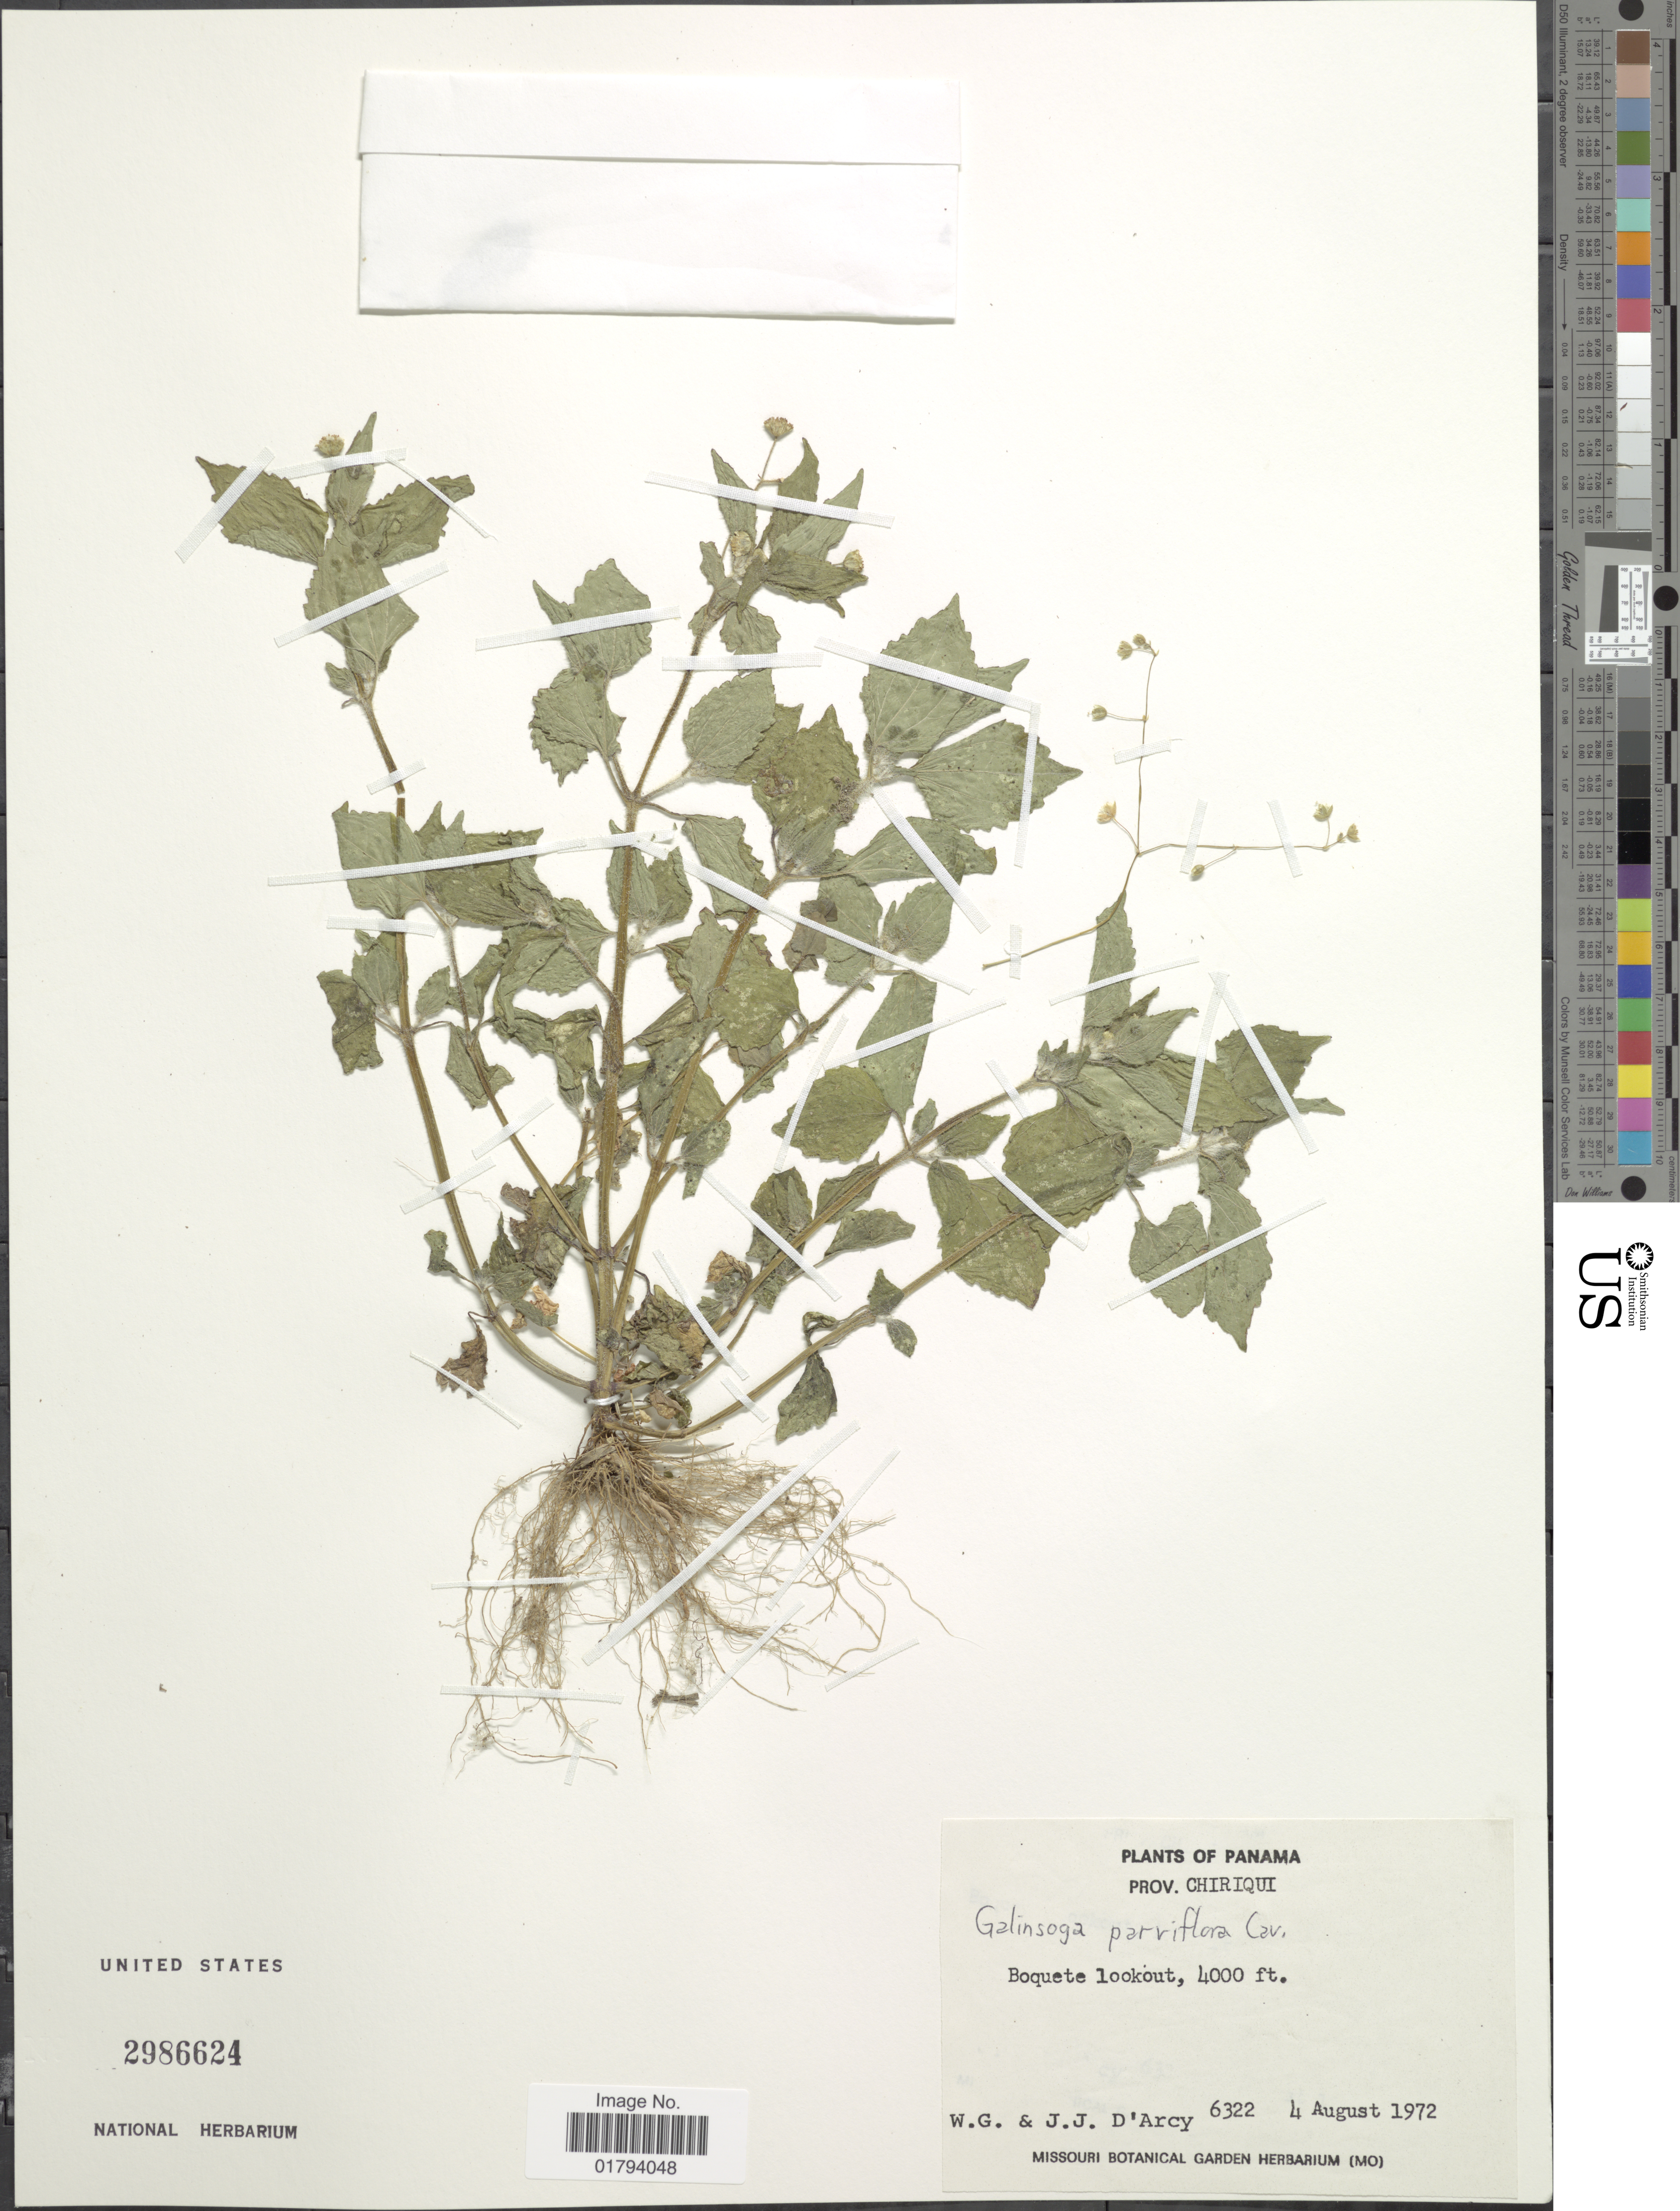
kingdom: Plantae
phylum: Tracheophyta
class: Magnoliopsida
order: Asterales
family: Asteraceae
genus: Galinsoga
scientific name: Galinsoga parviflora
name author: Cav.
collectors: W. G. D'Arcy & J. D'Arcy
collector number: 6322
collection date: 1972-08-04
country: Panama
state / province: Chiriqui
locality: Boquete lookout.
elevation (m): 1219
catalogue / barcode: US 2986624